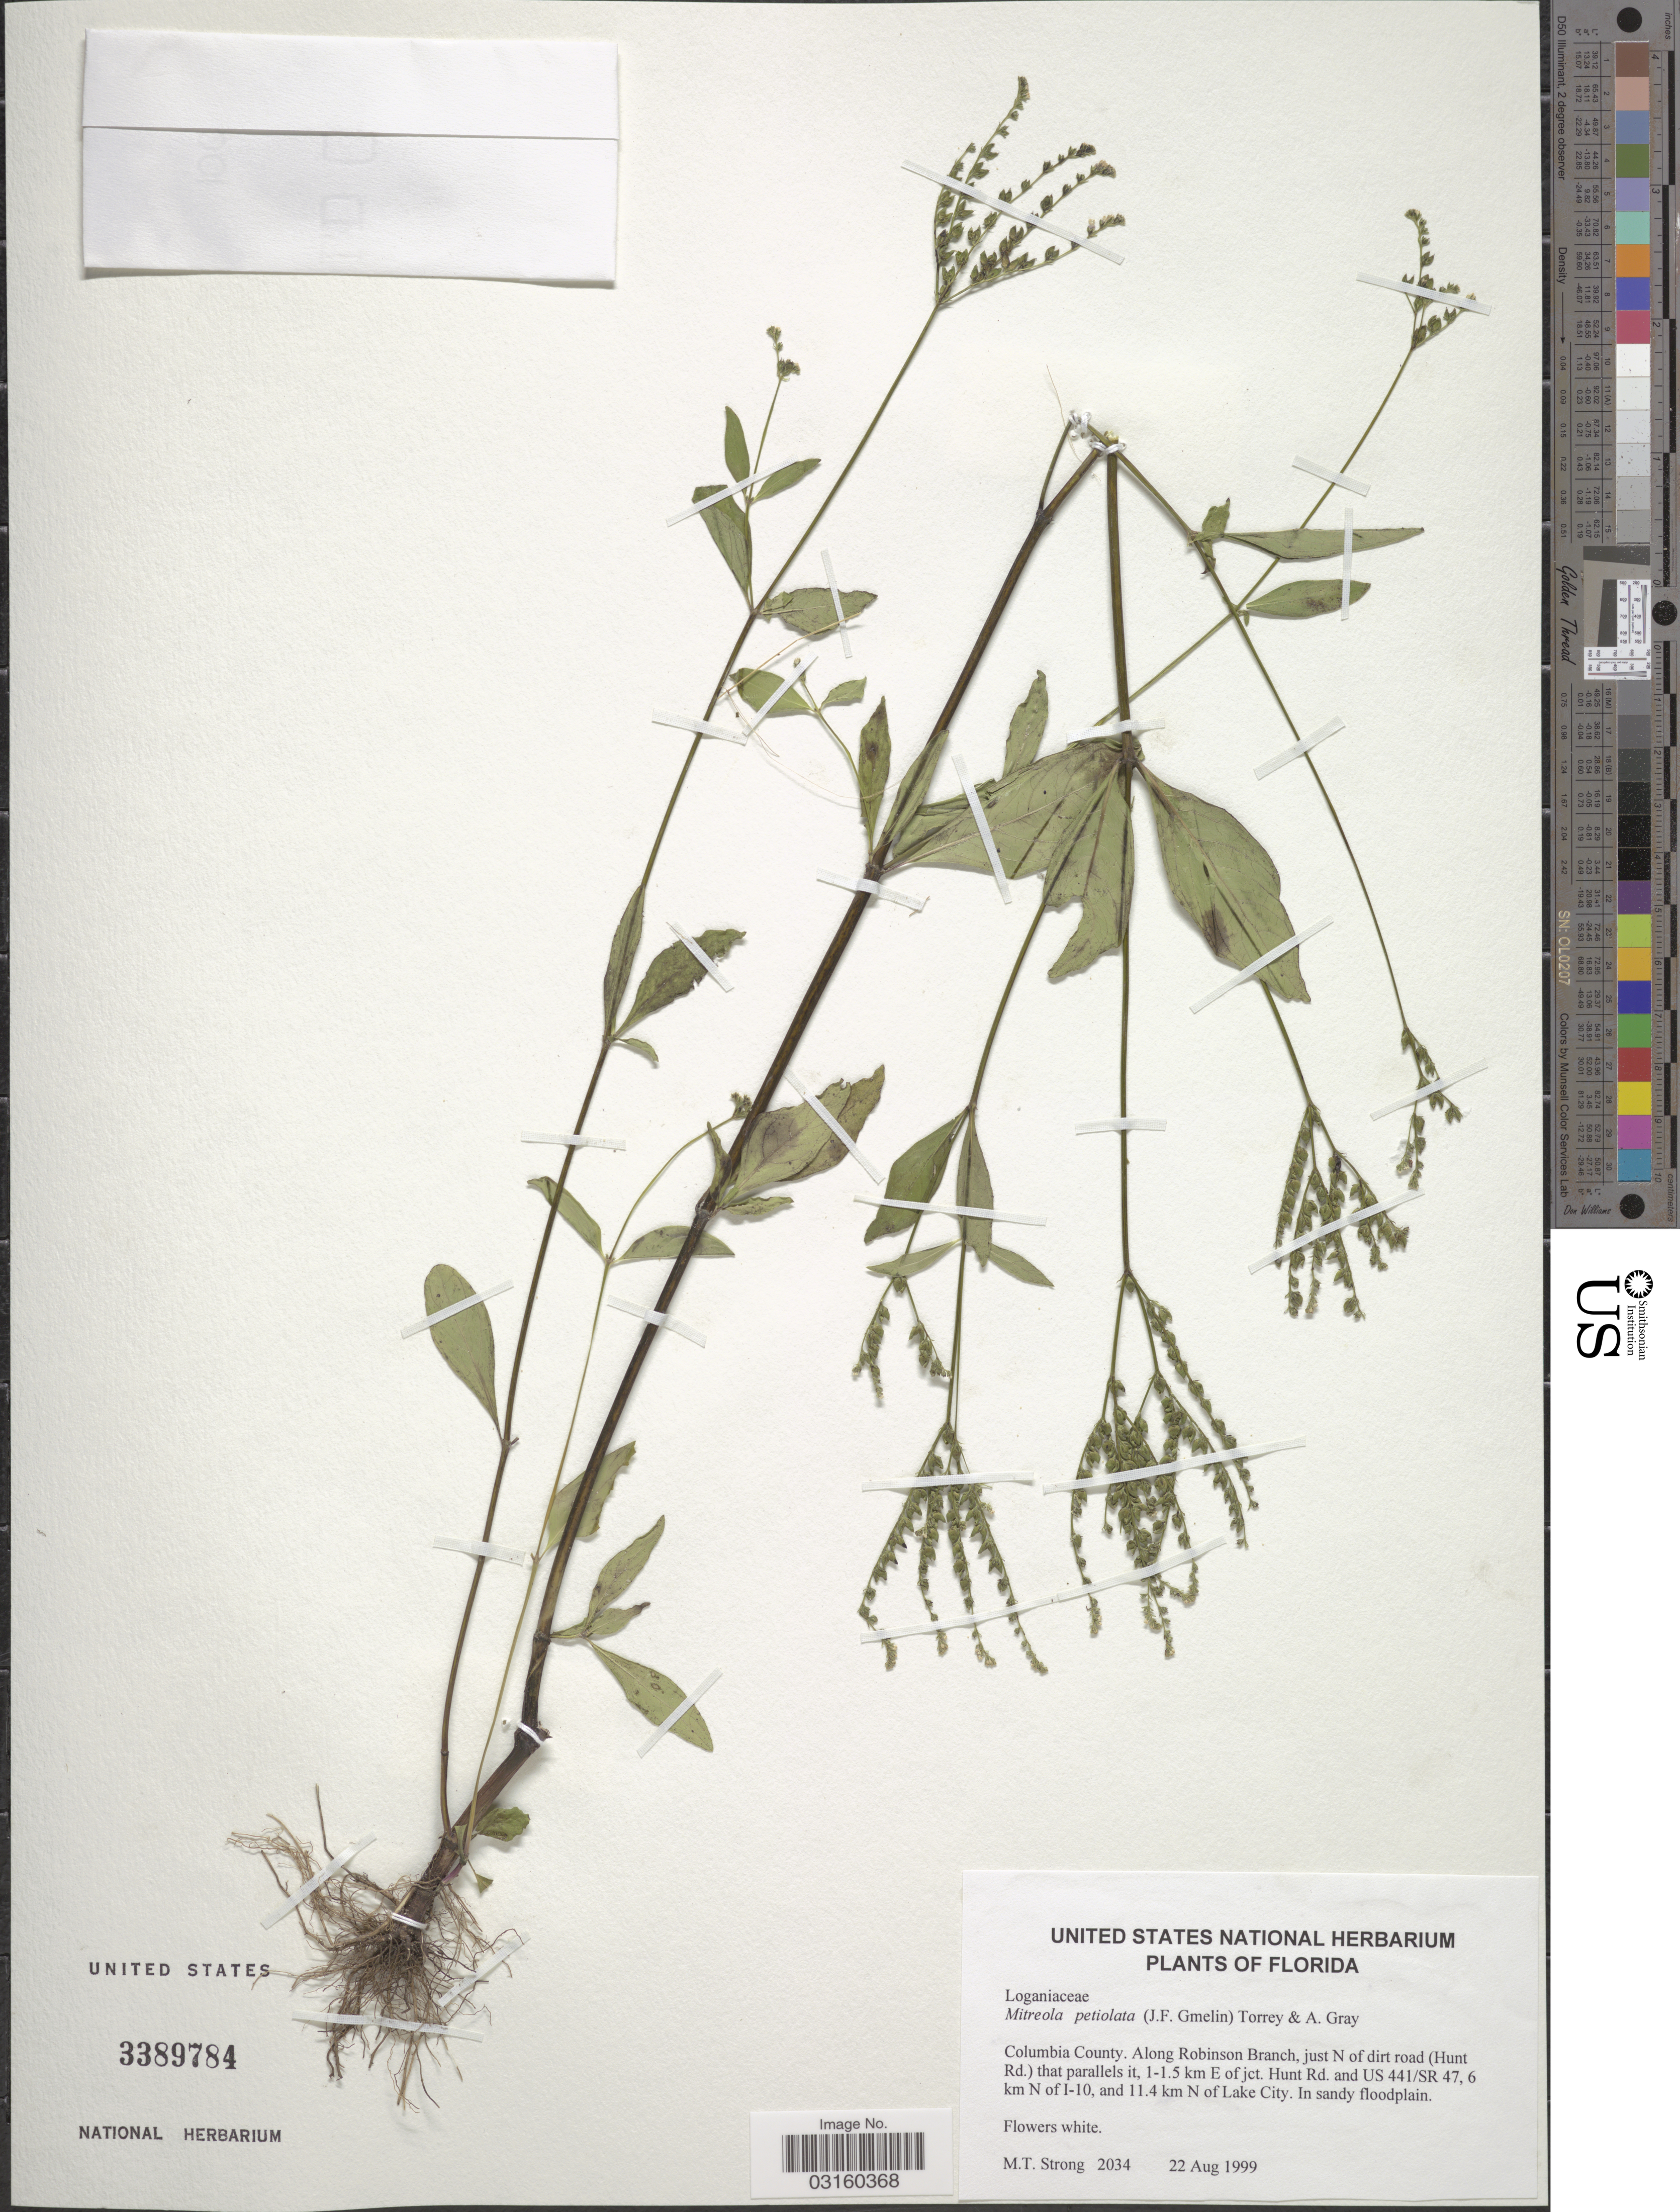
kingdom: Plantae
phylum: Tracheophyta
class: Magnoliopsida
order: Gentianales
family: Loganiaceae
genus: Mitreola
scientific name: Mitreola petiolata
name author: (J.F. Gmel.) Torr. & A. Gray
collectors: M. T. Strong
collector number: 2034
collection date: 1999-08-22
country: United States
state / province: Florida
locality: Columbia County, Along Robinson Branch, just N of dirt road (Hunt Rd.) that parallels it, 1-1.5 km E of jct. Hunt Rd. and US 441/SR 47,6 km N of I-10, and 11.4 km N of Lake City.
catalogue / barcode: US 3389784